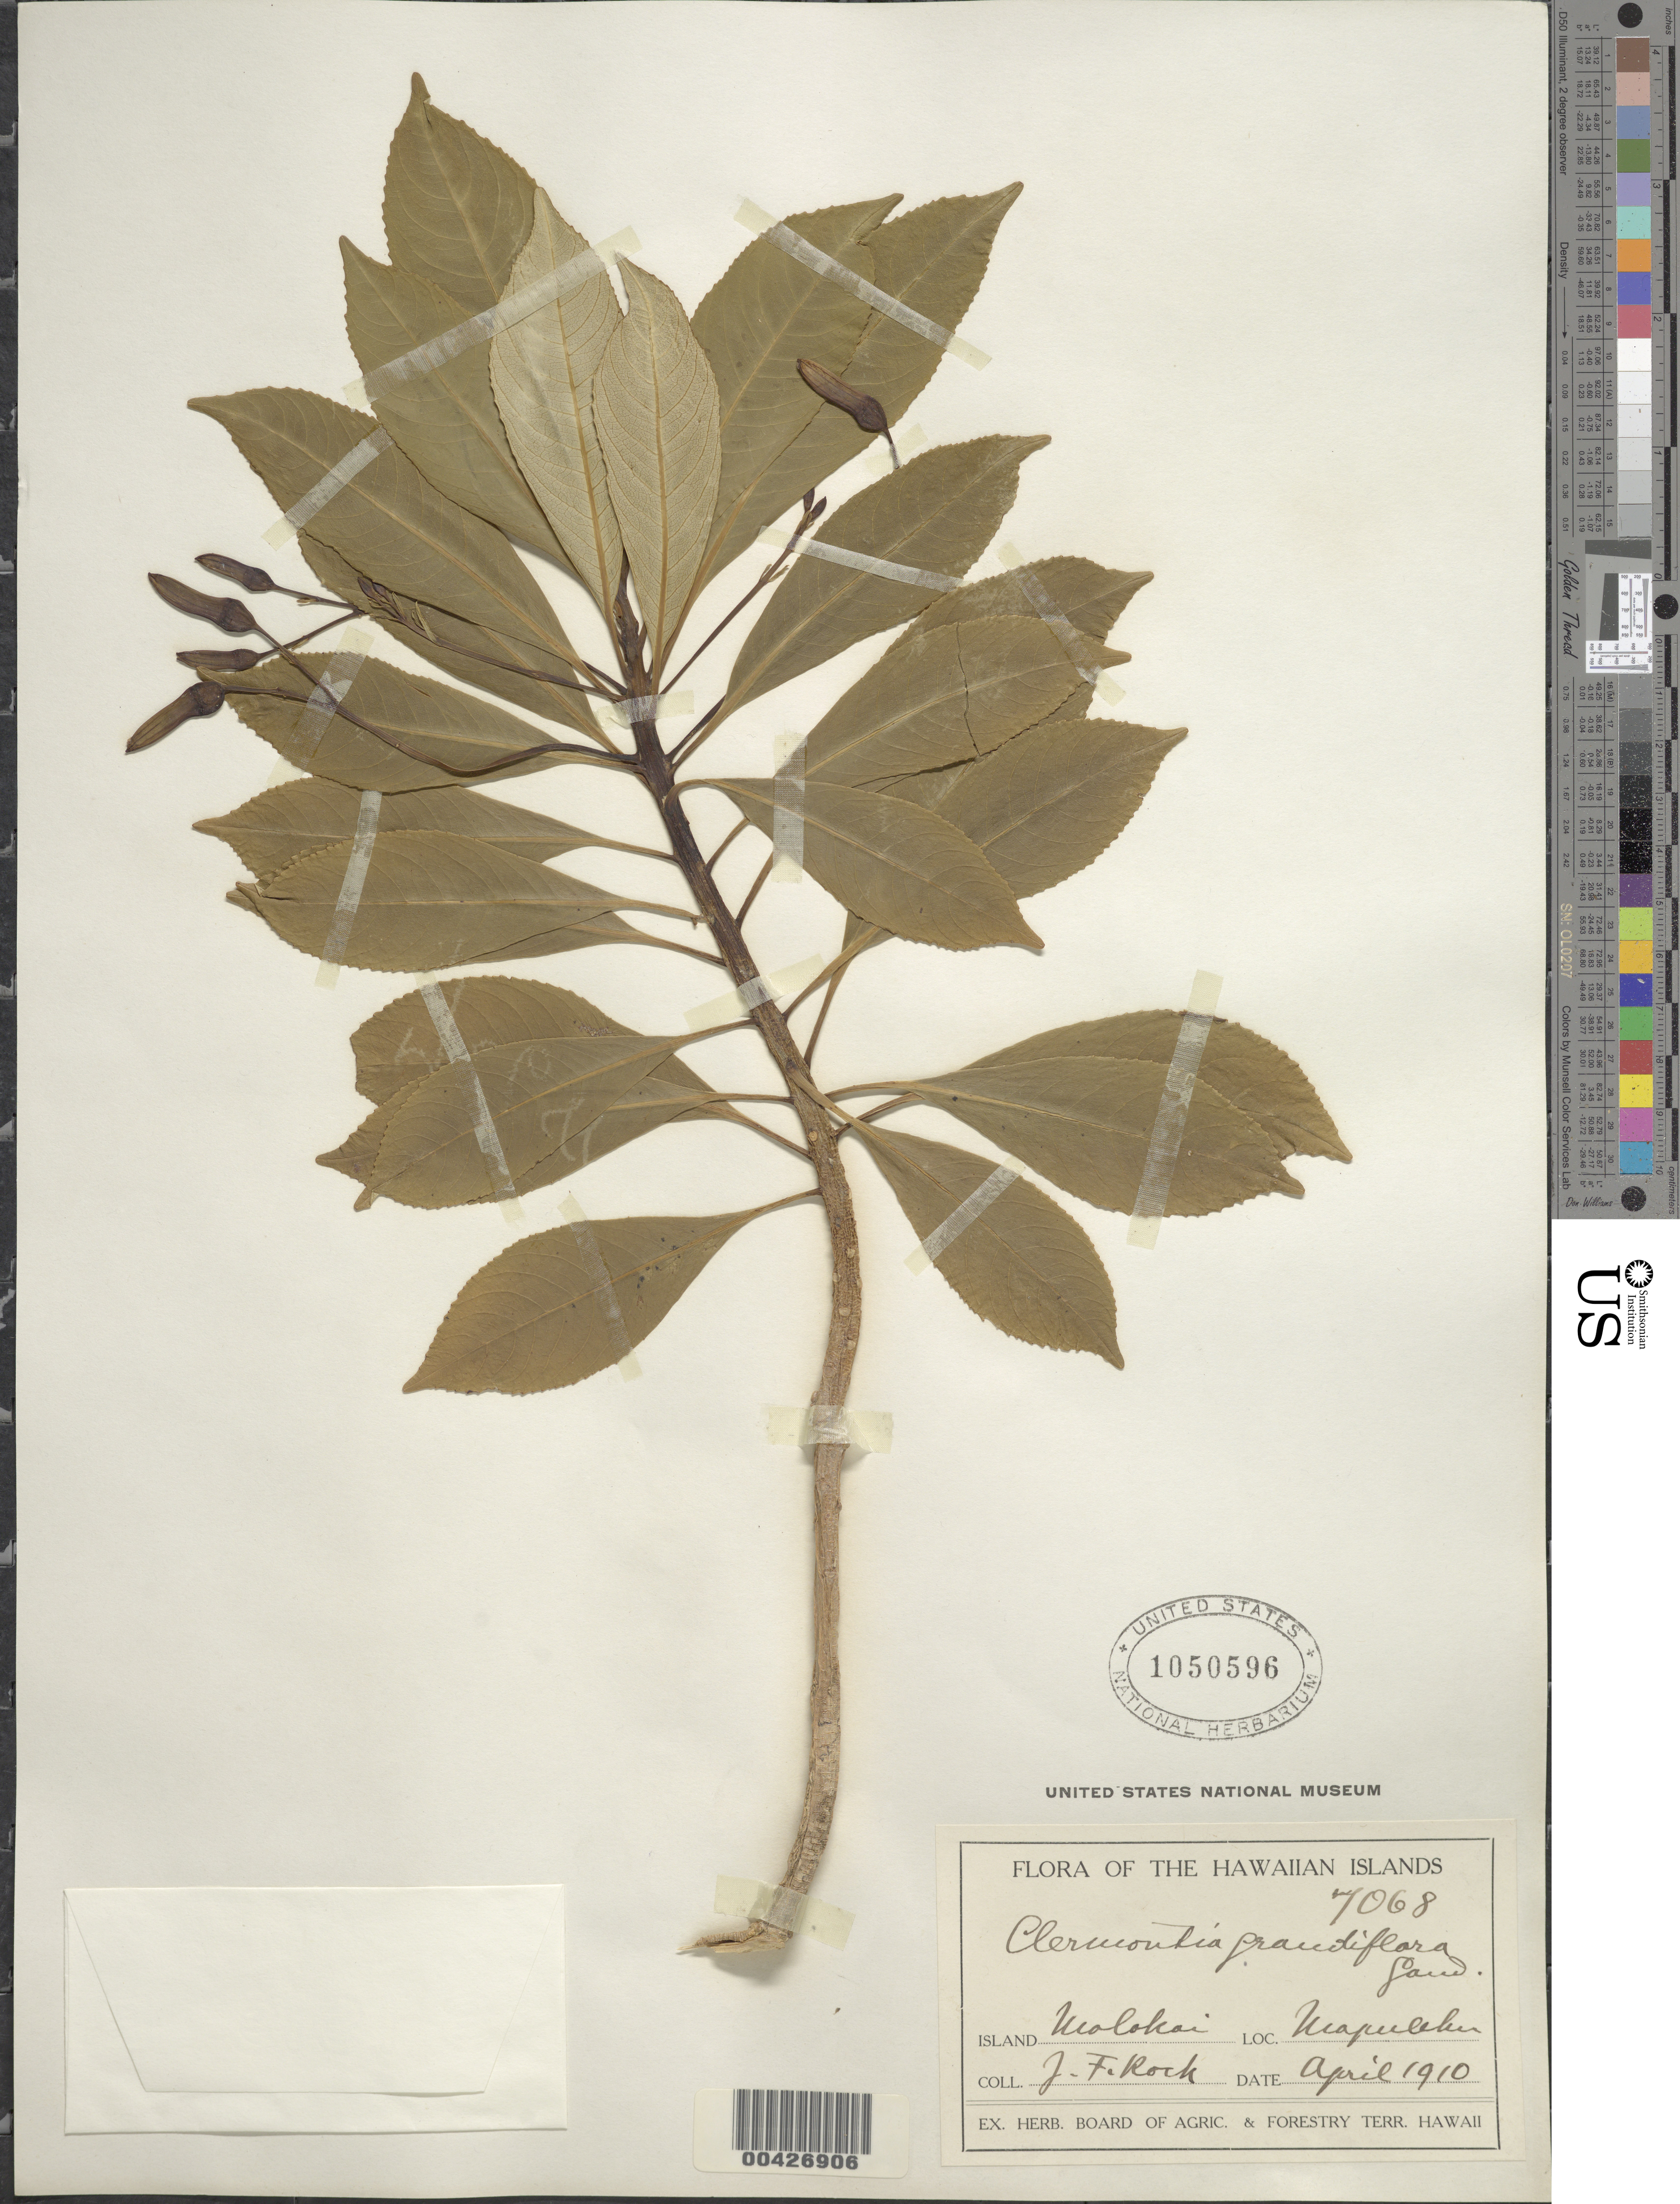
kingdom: Plantae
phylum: Tracheophyta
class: Magnoliopsida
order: Asterales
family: Campanulaceae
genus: Clermontia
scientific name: Clermontia grandiflora subsp. munroi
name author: Gaudich.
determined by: Wagner, W. L., (BOT), Smithsonian Institution - National Museum of Natural History (UNITED STATES)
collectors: J. F. Rock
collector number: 7068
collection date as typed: Apr 1910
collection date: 1910-04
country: United States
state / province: Hawaii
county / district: Maui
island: Moloka'i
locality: Mapulehu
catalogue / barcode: US 1050596